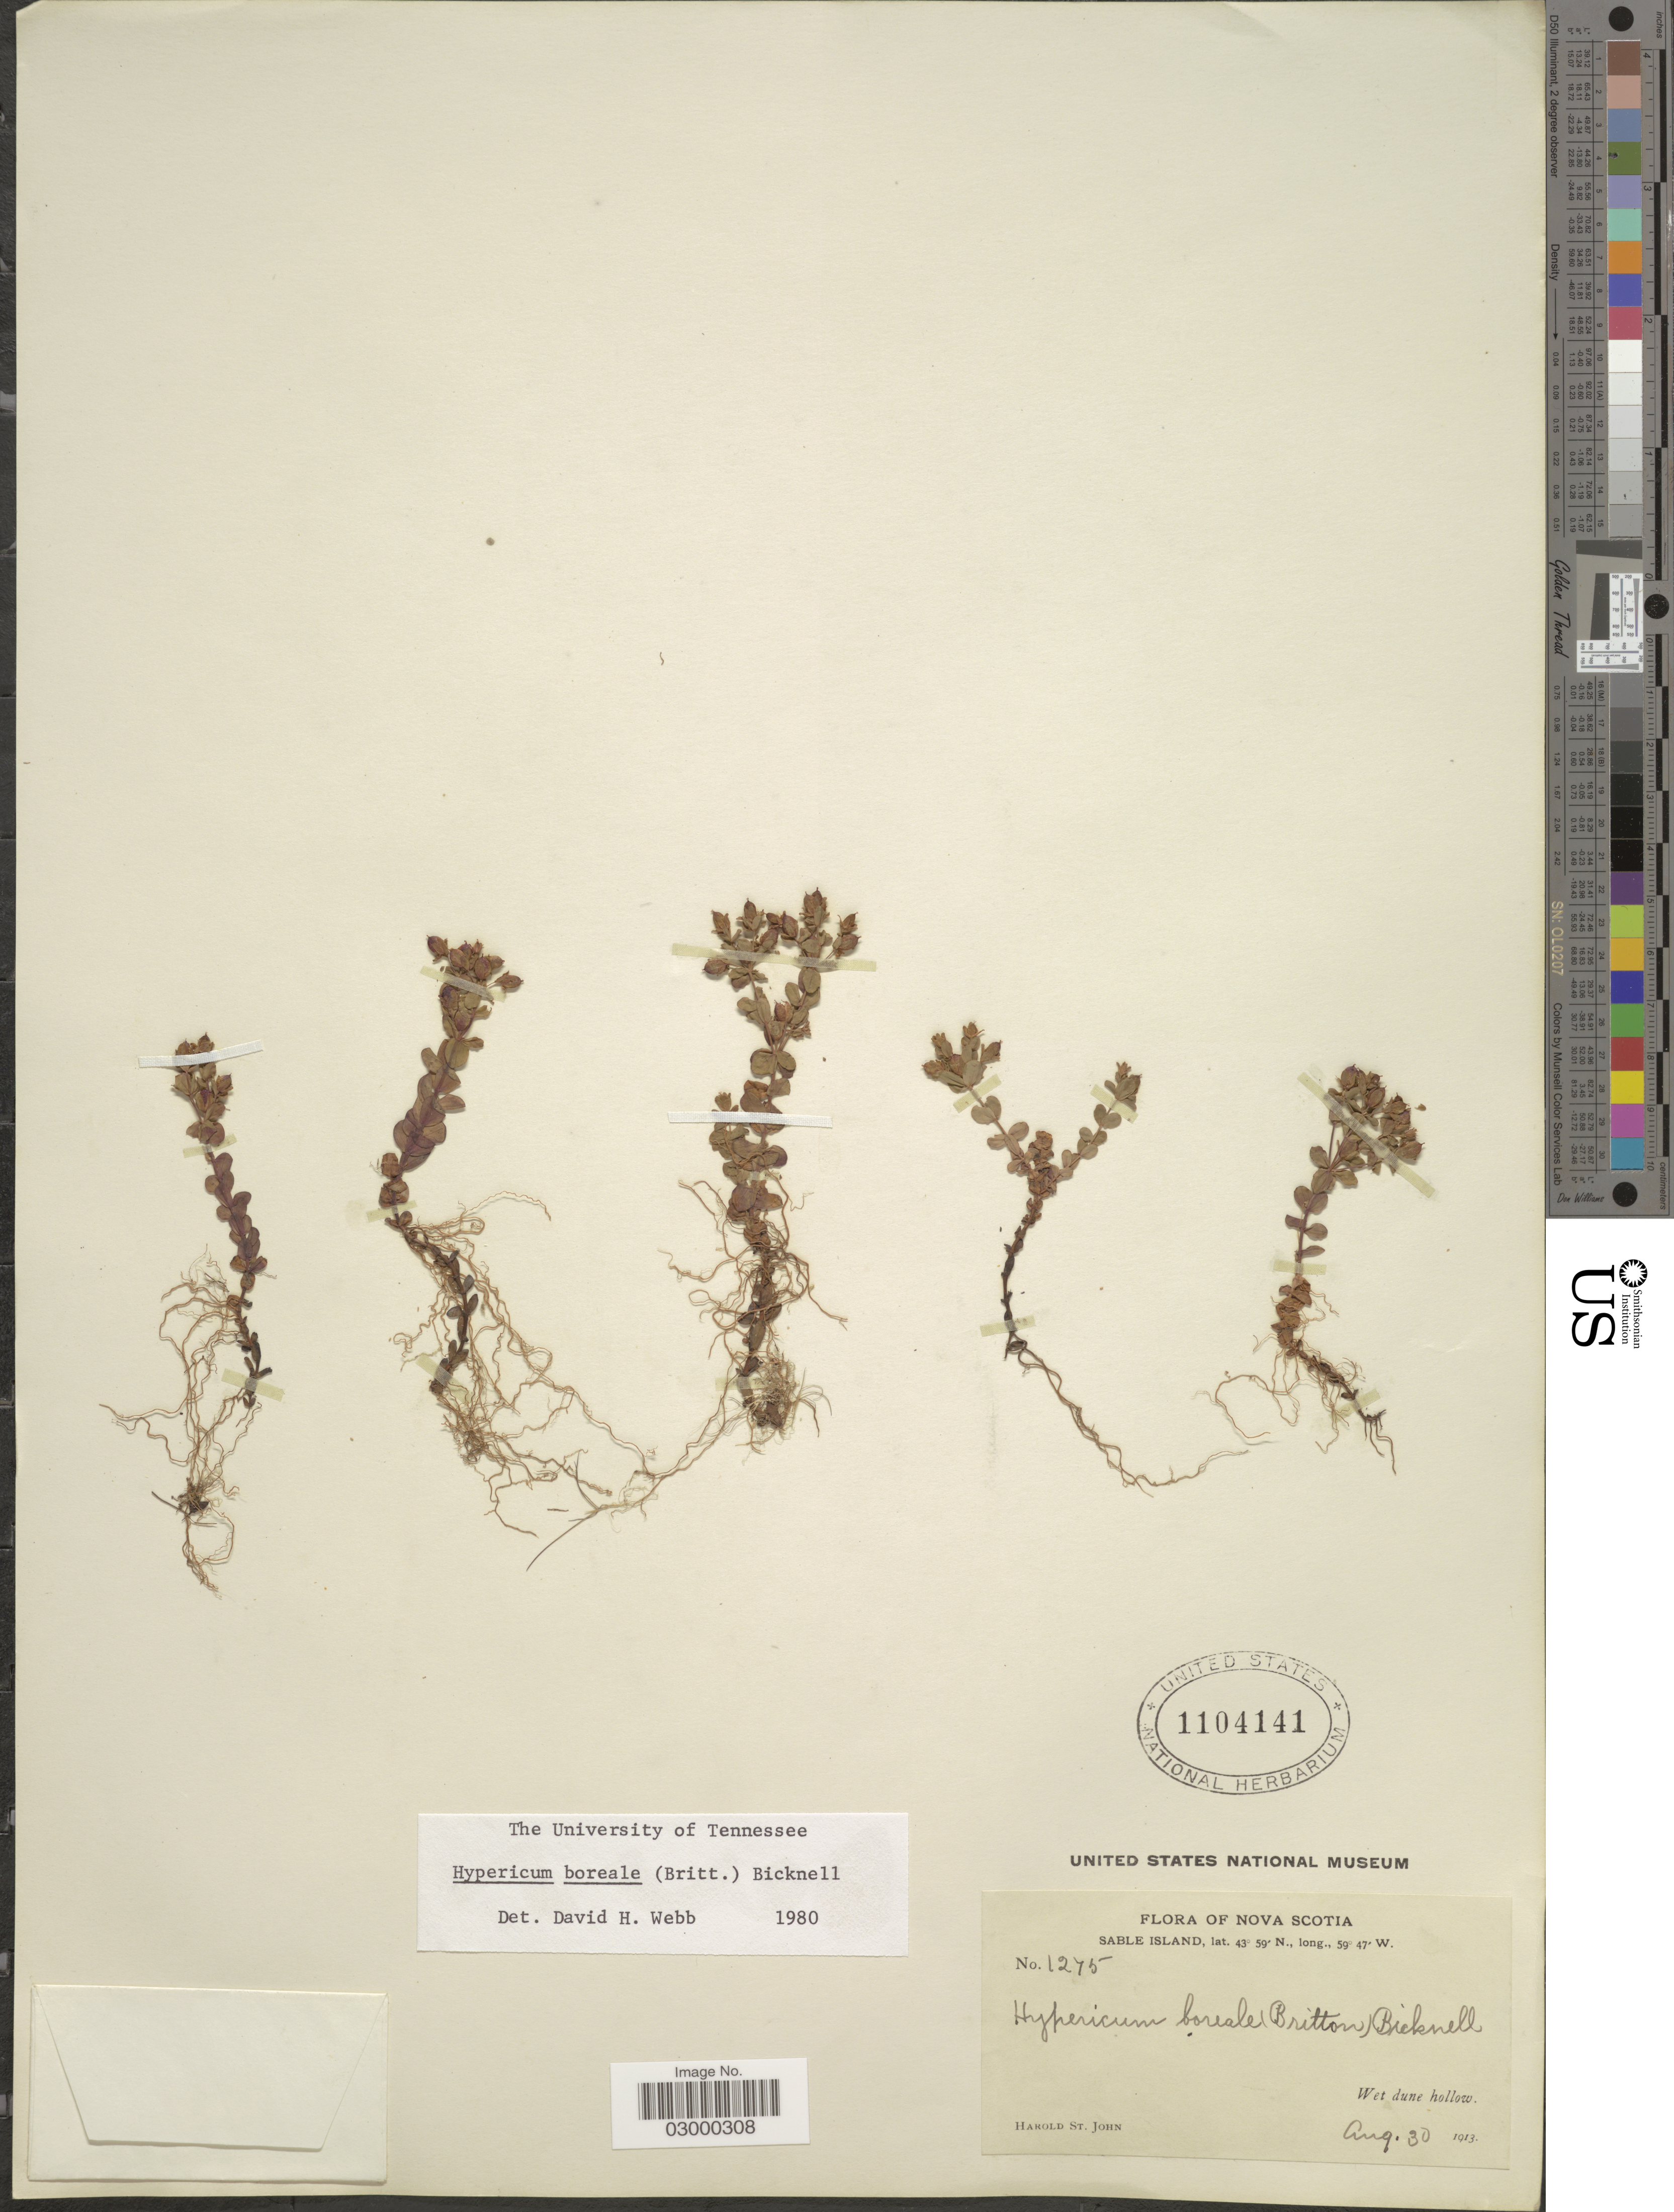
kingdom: Plantae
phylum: Tracheophyta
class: Magnoliopsida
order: Malpighiales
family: Hypericaceae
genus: Hypericum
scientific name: Hypericum boreale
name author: (Britton) E.P. Bicknell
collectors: H. St. John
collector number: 1275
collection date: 1913-08-30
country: Canada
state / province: Nova Scotia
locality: Sable Island.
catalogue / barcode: US 1104141